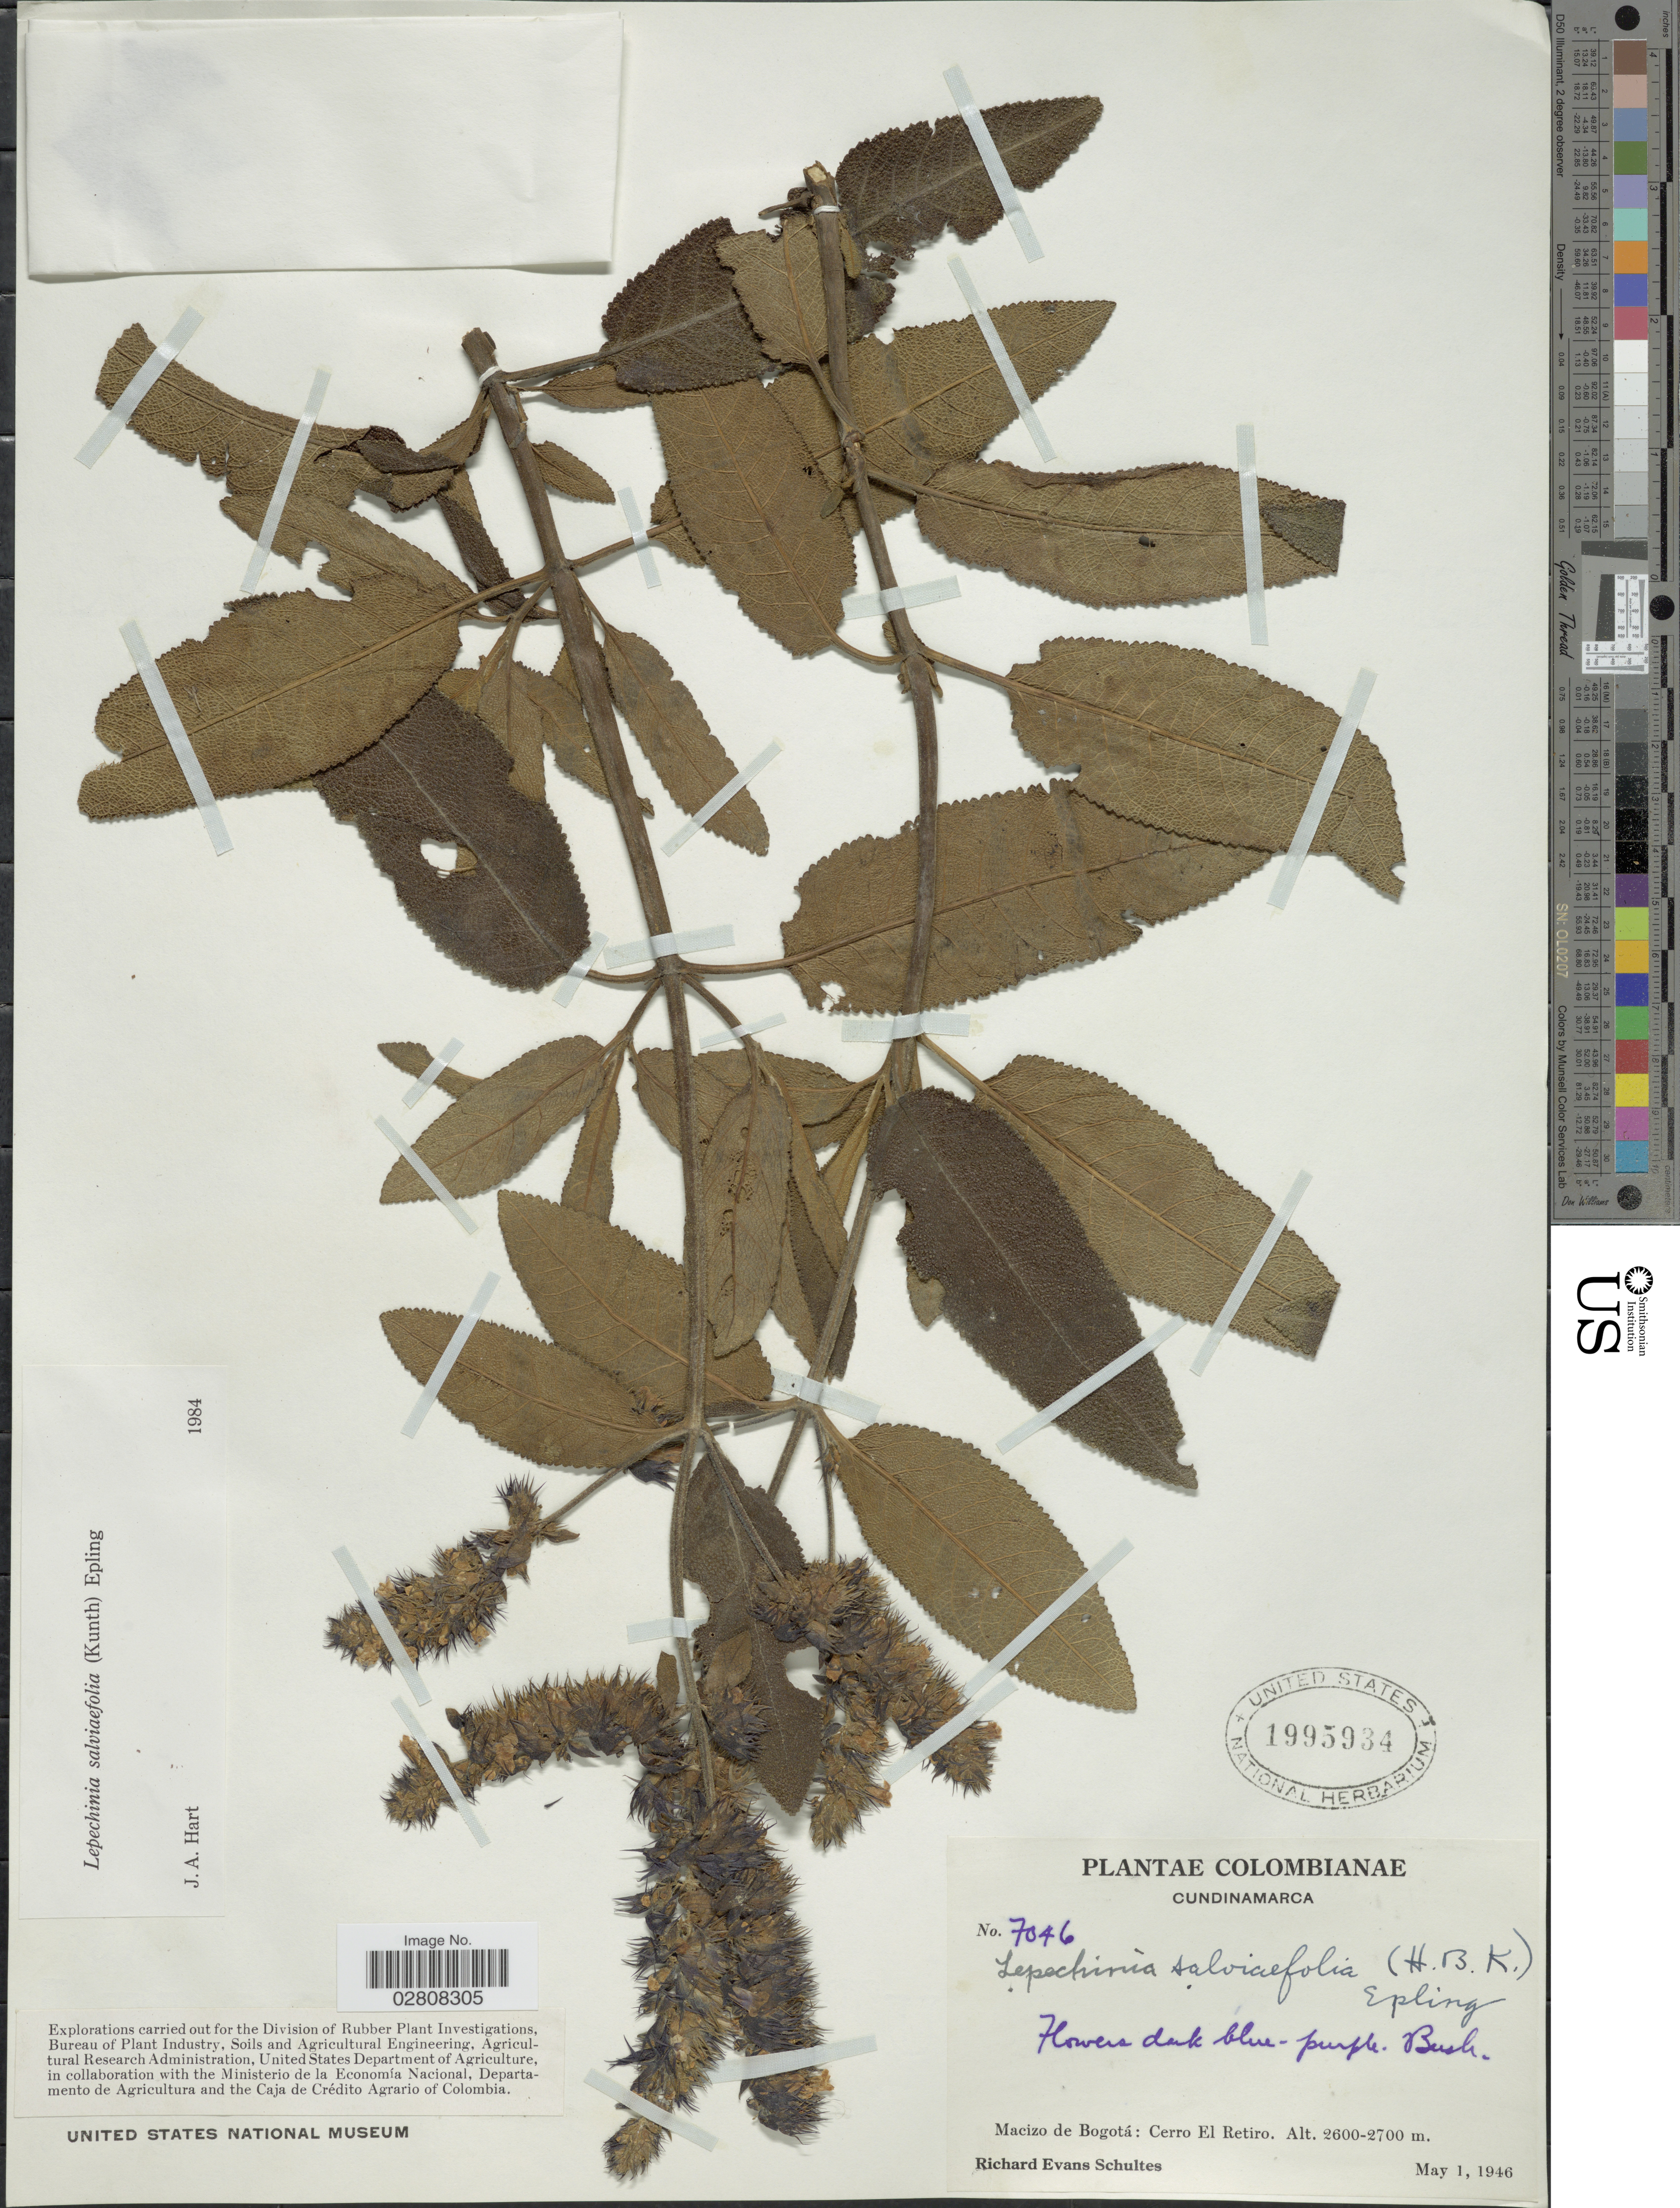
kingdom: Plantae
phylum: Tracheophyta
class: Magnoliopsida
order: Lamiales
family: Lamiaceae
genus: Lepechinia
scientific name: Lepechinia salviifolia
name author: (Kunth) Epling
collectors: R. E. Schultes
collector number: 7046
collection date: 1946-05-01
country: Colombia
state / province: Cundinamarca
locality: Macizo de Bogotá: Cerro El Retiro.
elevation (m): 2600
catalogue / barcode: US 1995934